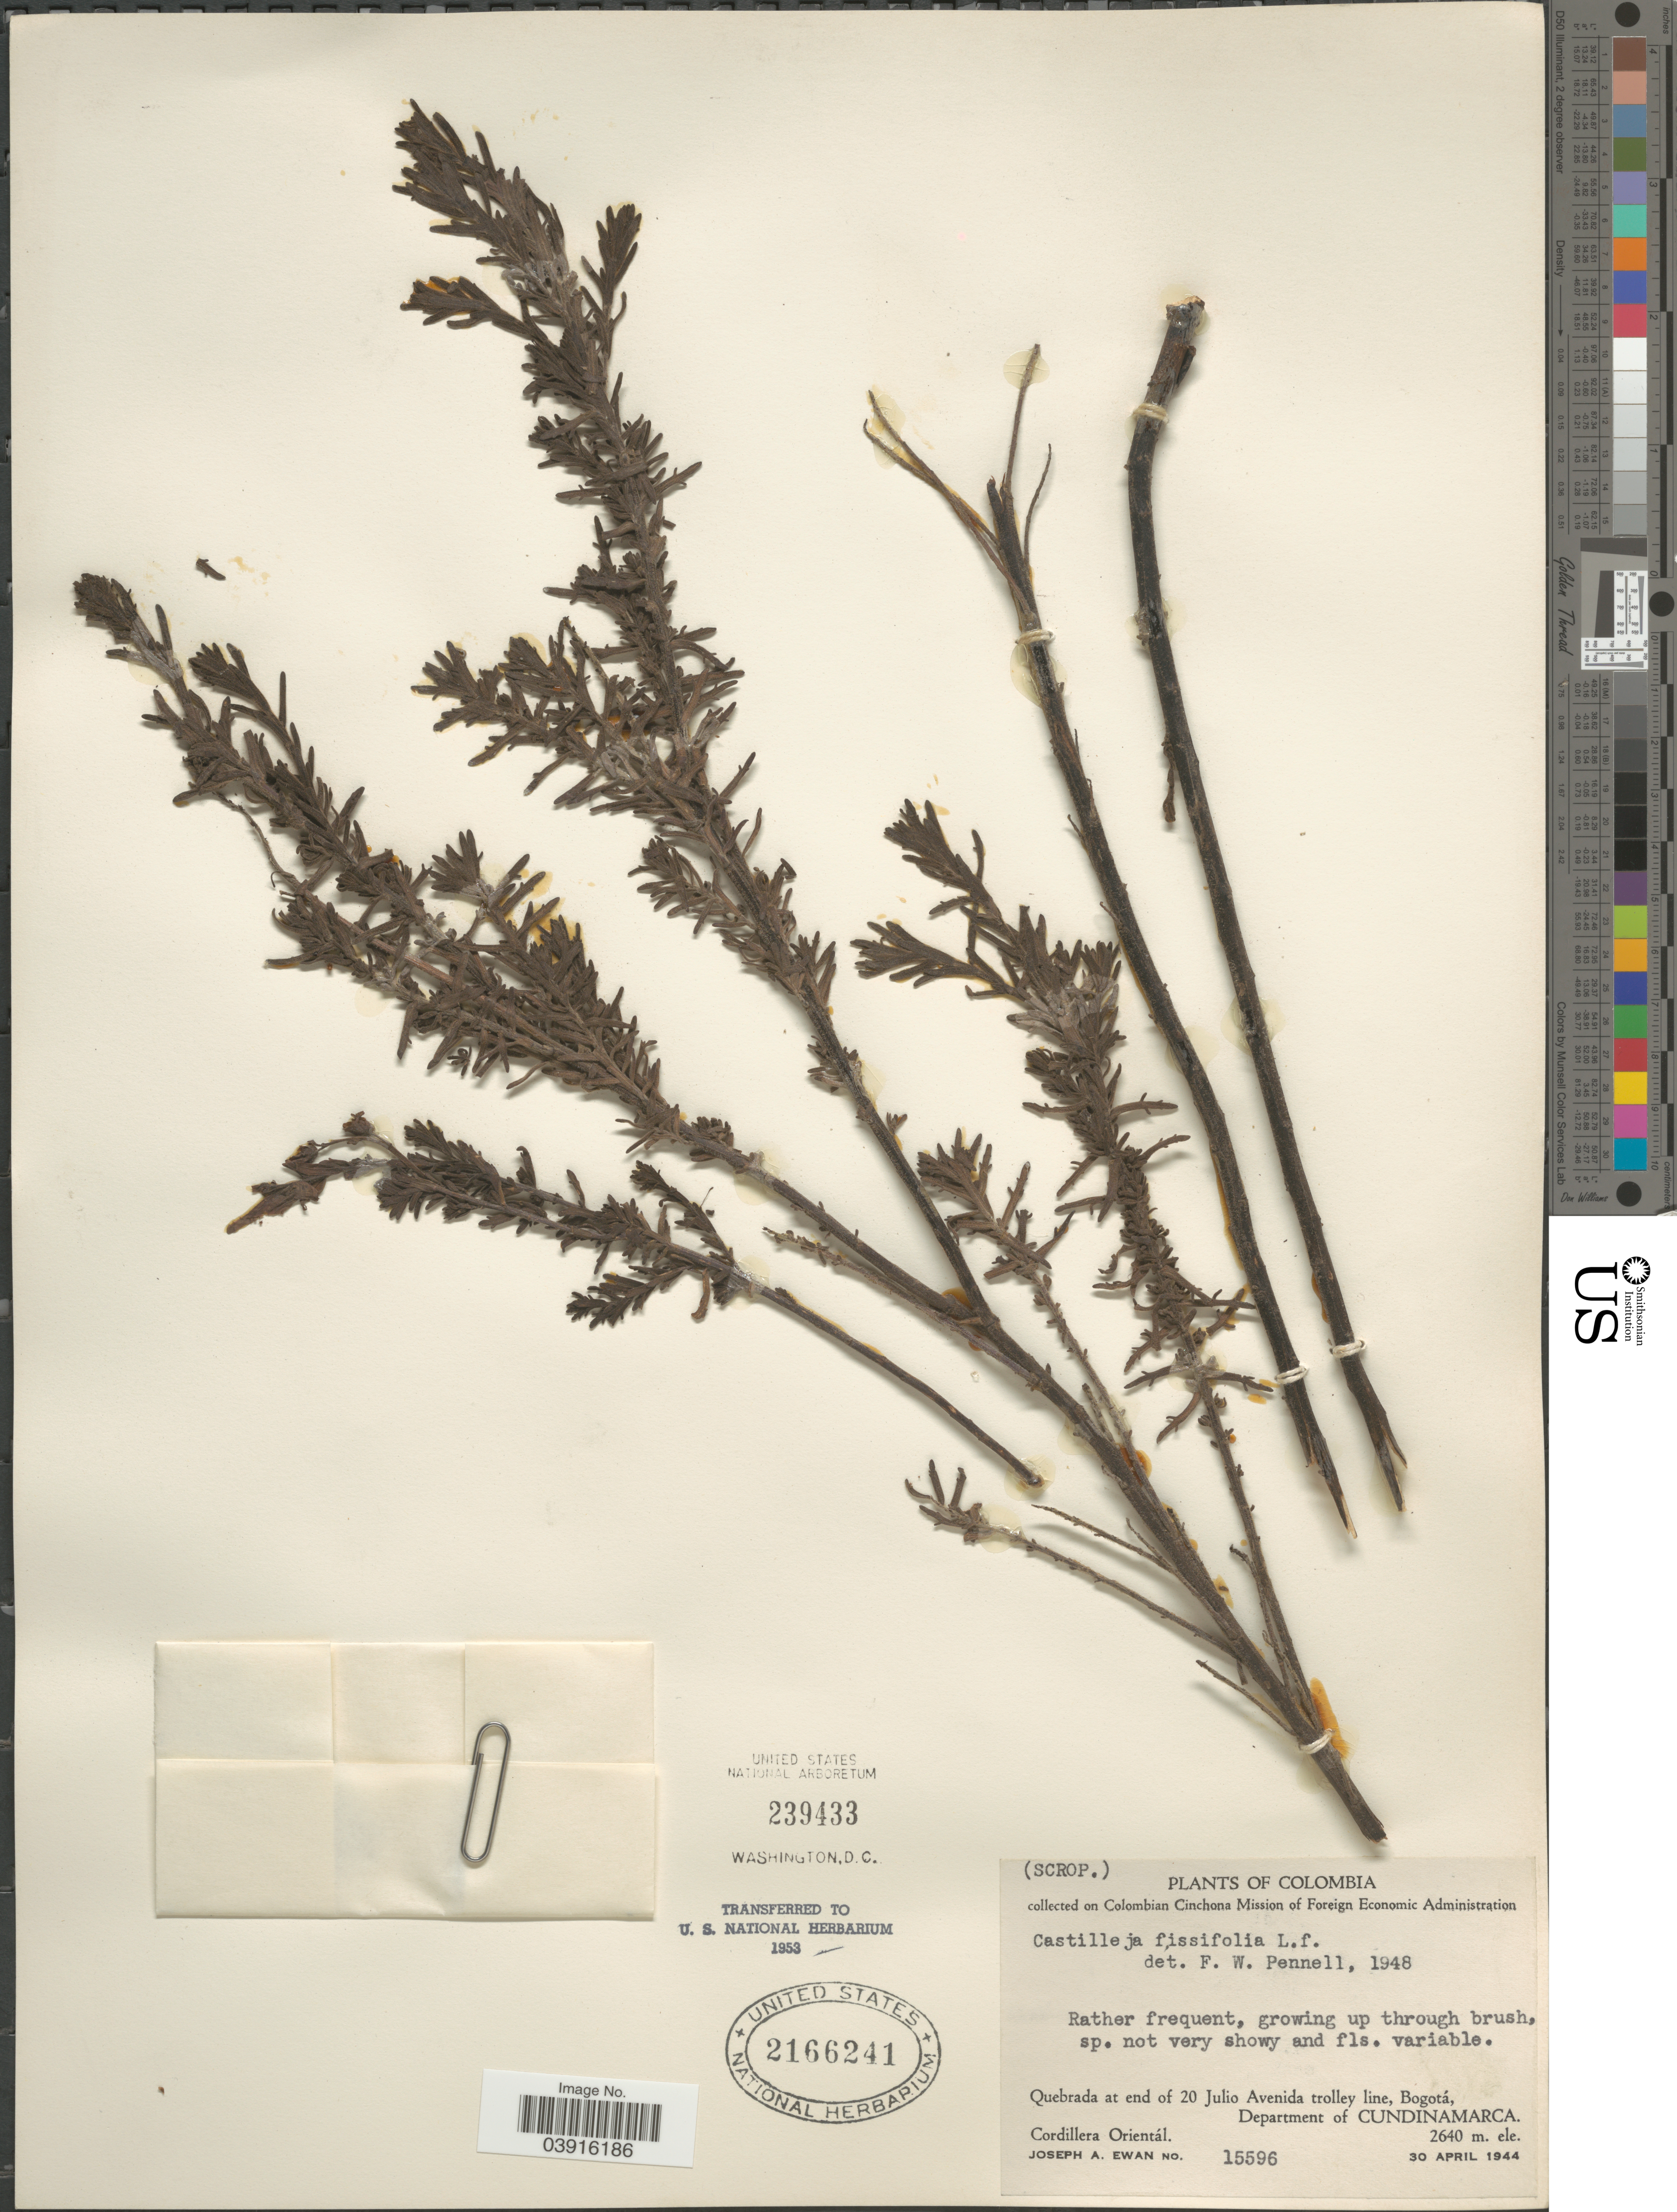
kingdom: Plantae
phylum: Tracheophyta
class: Magnoliopsida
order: Lamiales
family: Orobanchaceae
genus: Castilleja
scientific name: Castilleja fissifolia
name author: L. f.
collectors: J. A. Ewan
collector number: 15596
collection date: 1944-04-30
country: Colombia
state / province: Cundinamarca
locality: Quebrada at end of 20 Julio Avenida trolley line, Bogotá, Department of Cundinamarca.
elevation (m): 2640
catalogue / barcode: US 2166241